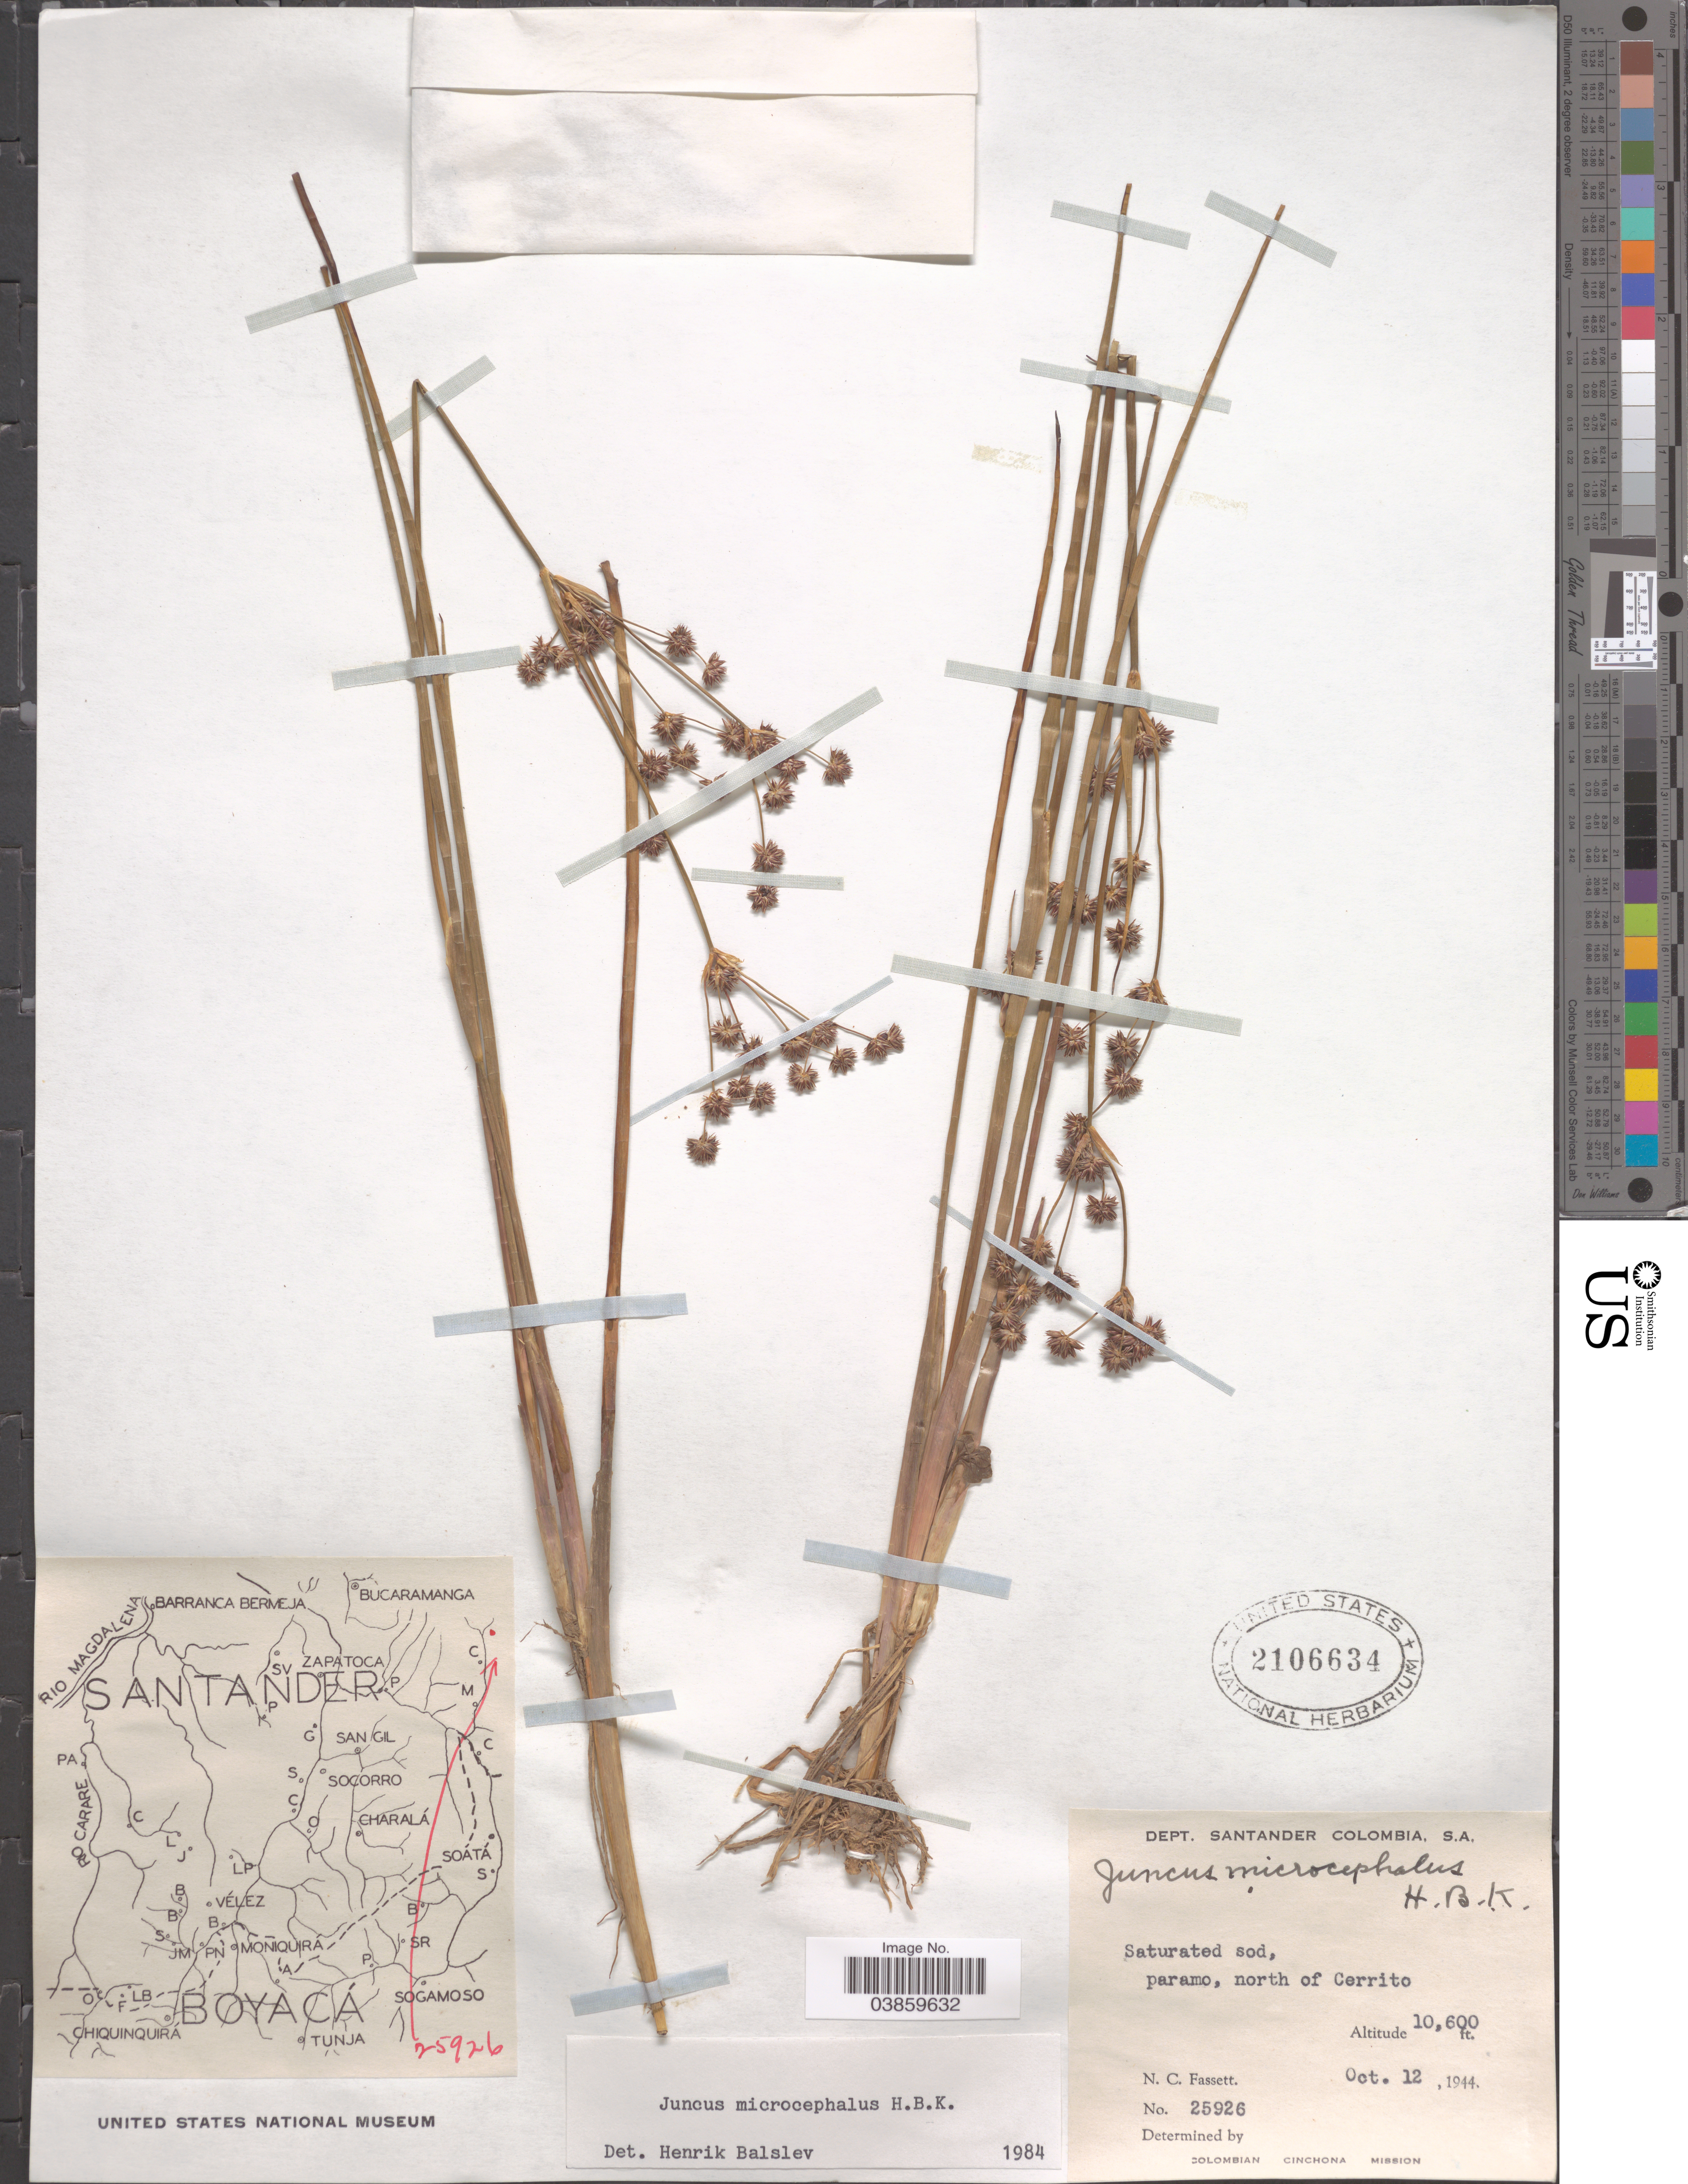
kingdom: Plantae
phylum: Tracheophyta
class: Liliopsida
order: Poales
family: Juncaceae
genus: Juncus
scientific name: Juncus microcephalus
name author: Kunth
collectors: N. C. Fassett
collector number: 25926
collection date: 1944-10-12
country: Colombia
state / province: Santander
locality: Dept. Santander. North of Cerrito.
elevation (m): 3231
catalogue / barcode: US 2106634